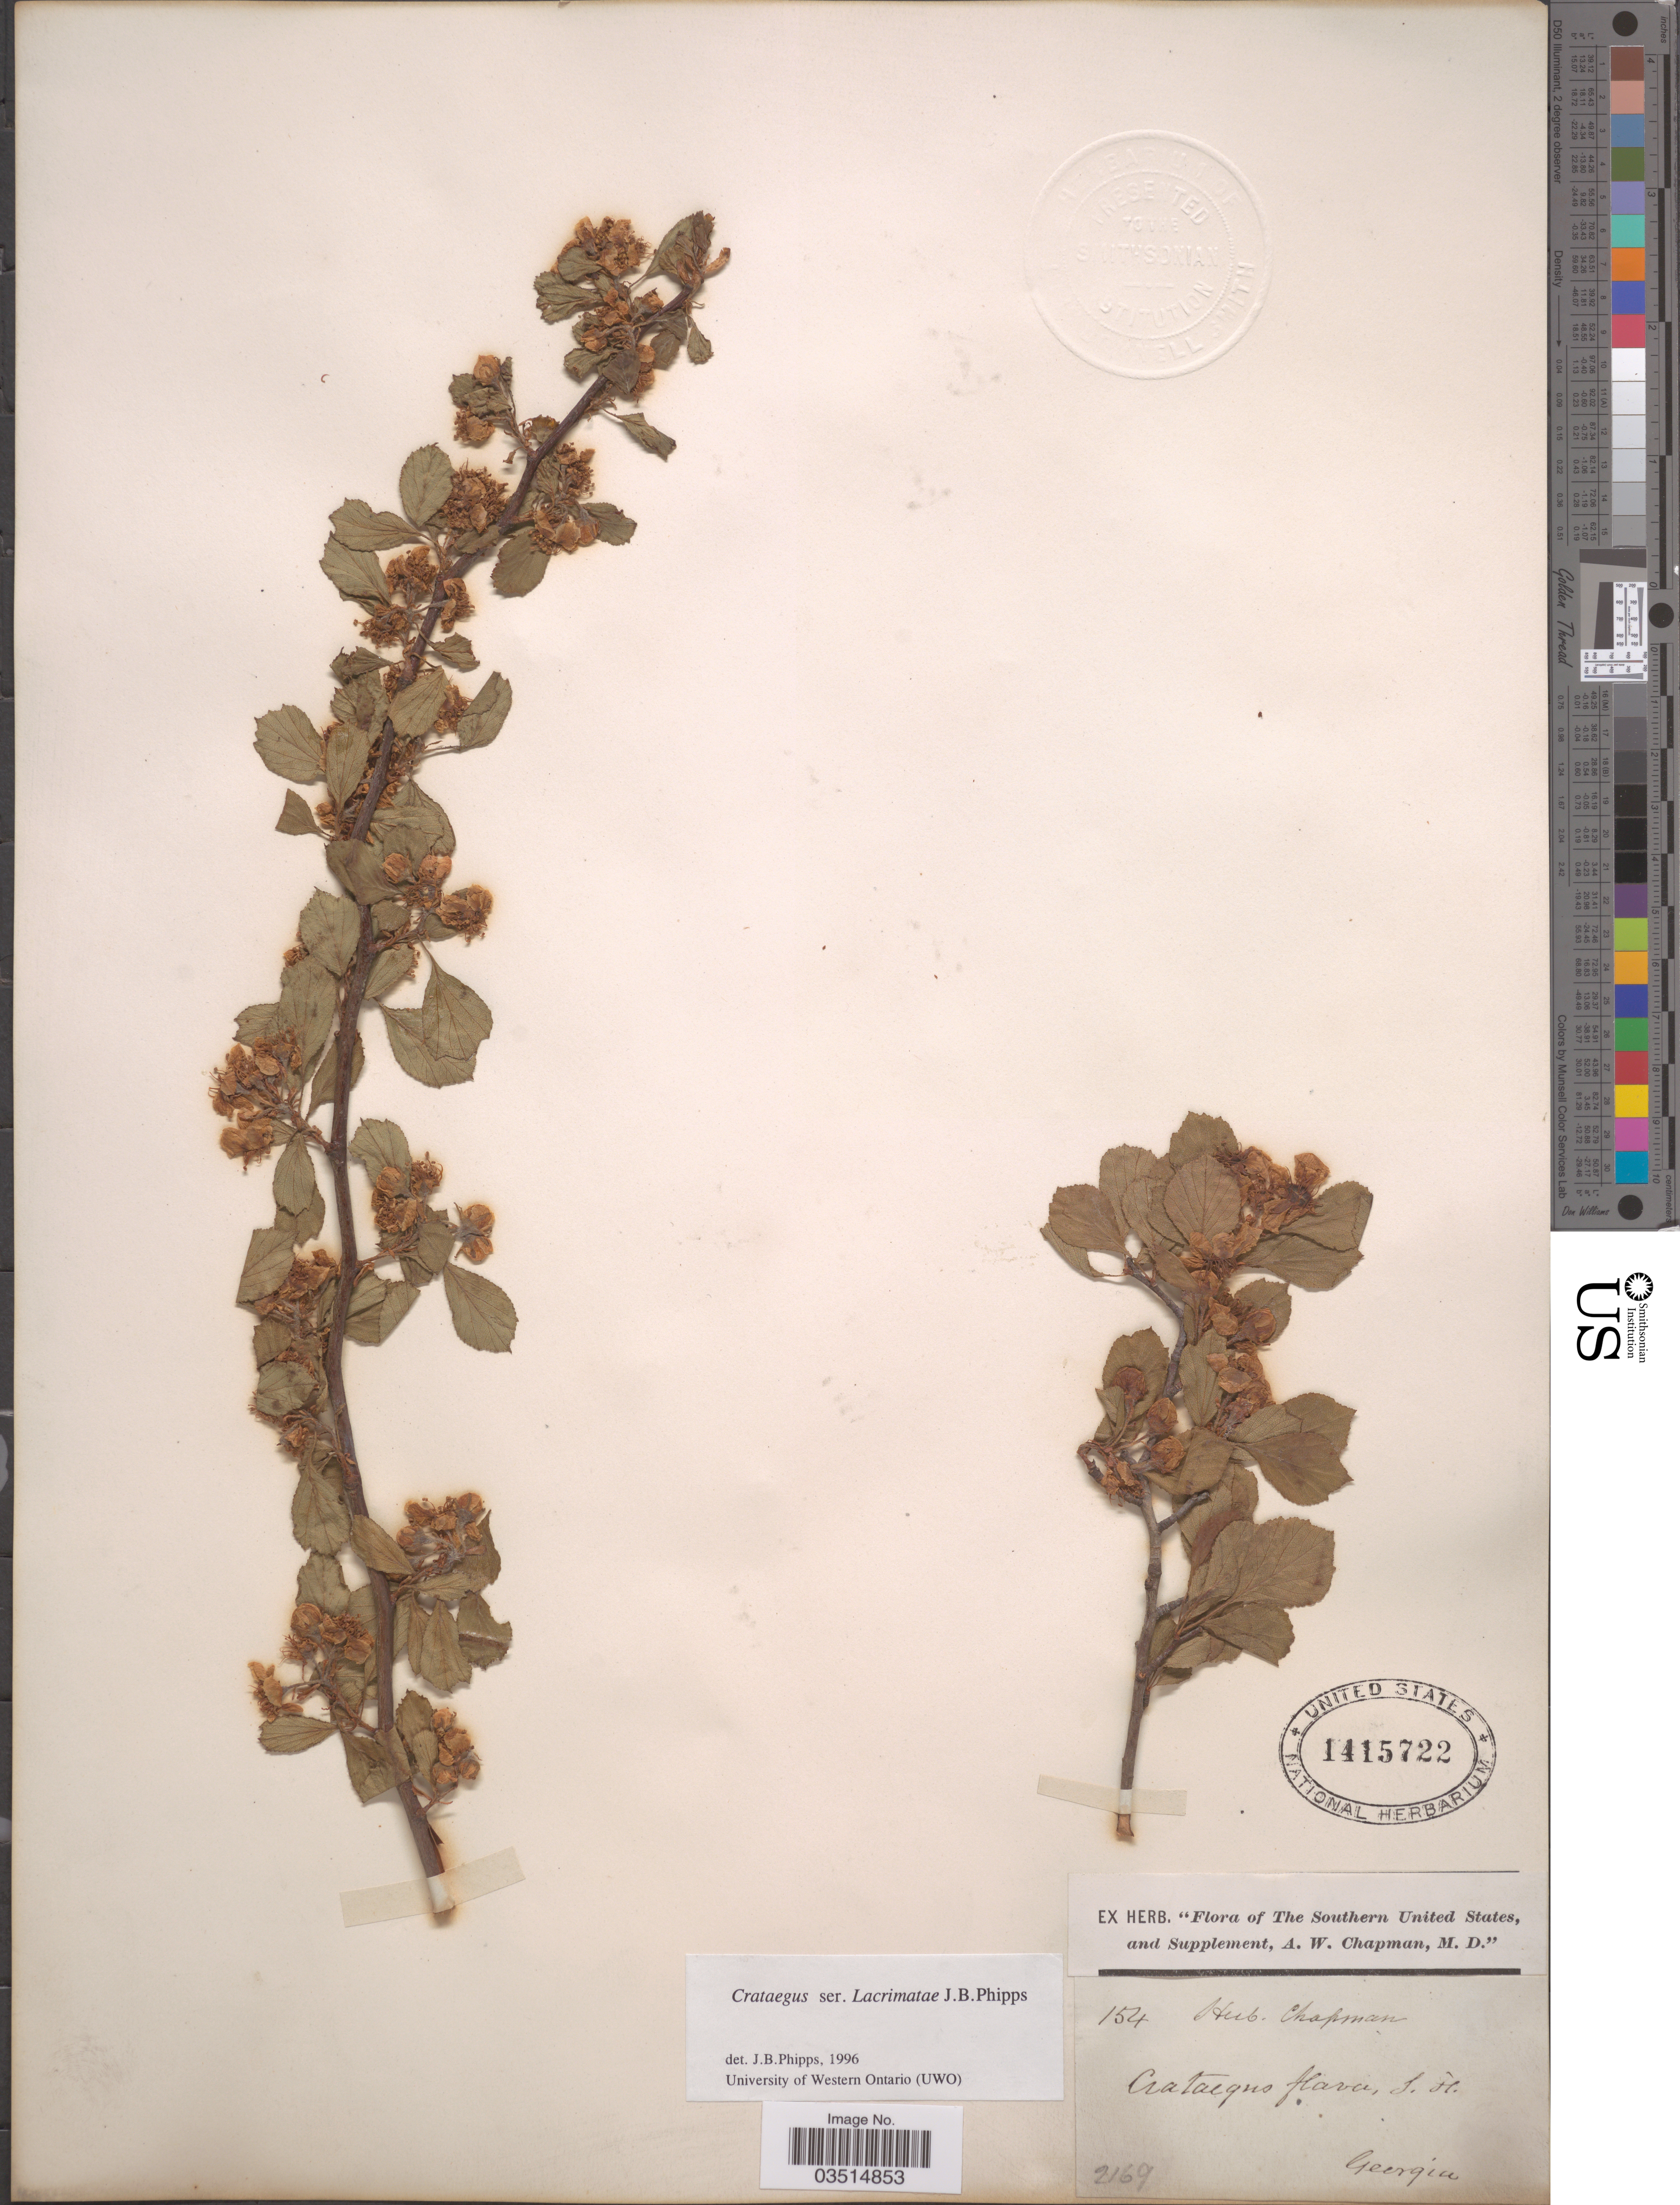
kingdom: Plantae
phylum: Tracheophyta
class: Magnoliopsida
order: Rosales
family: Rosaceae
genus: Crataegus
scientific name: Crataegus flava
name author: Aiton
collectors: ex herb. A.W. Chapman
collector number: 154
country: United States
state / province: Georgia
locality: Southern United States.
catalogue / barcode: US 1415722